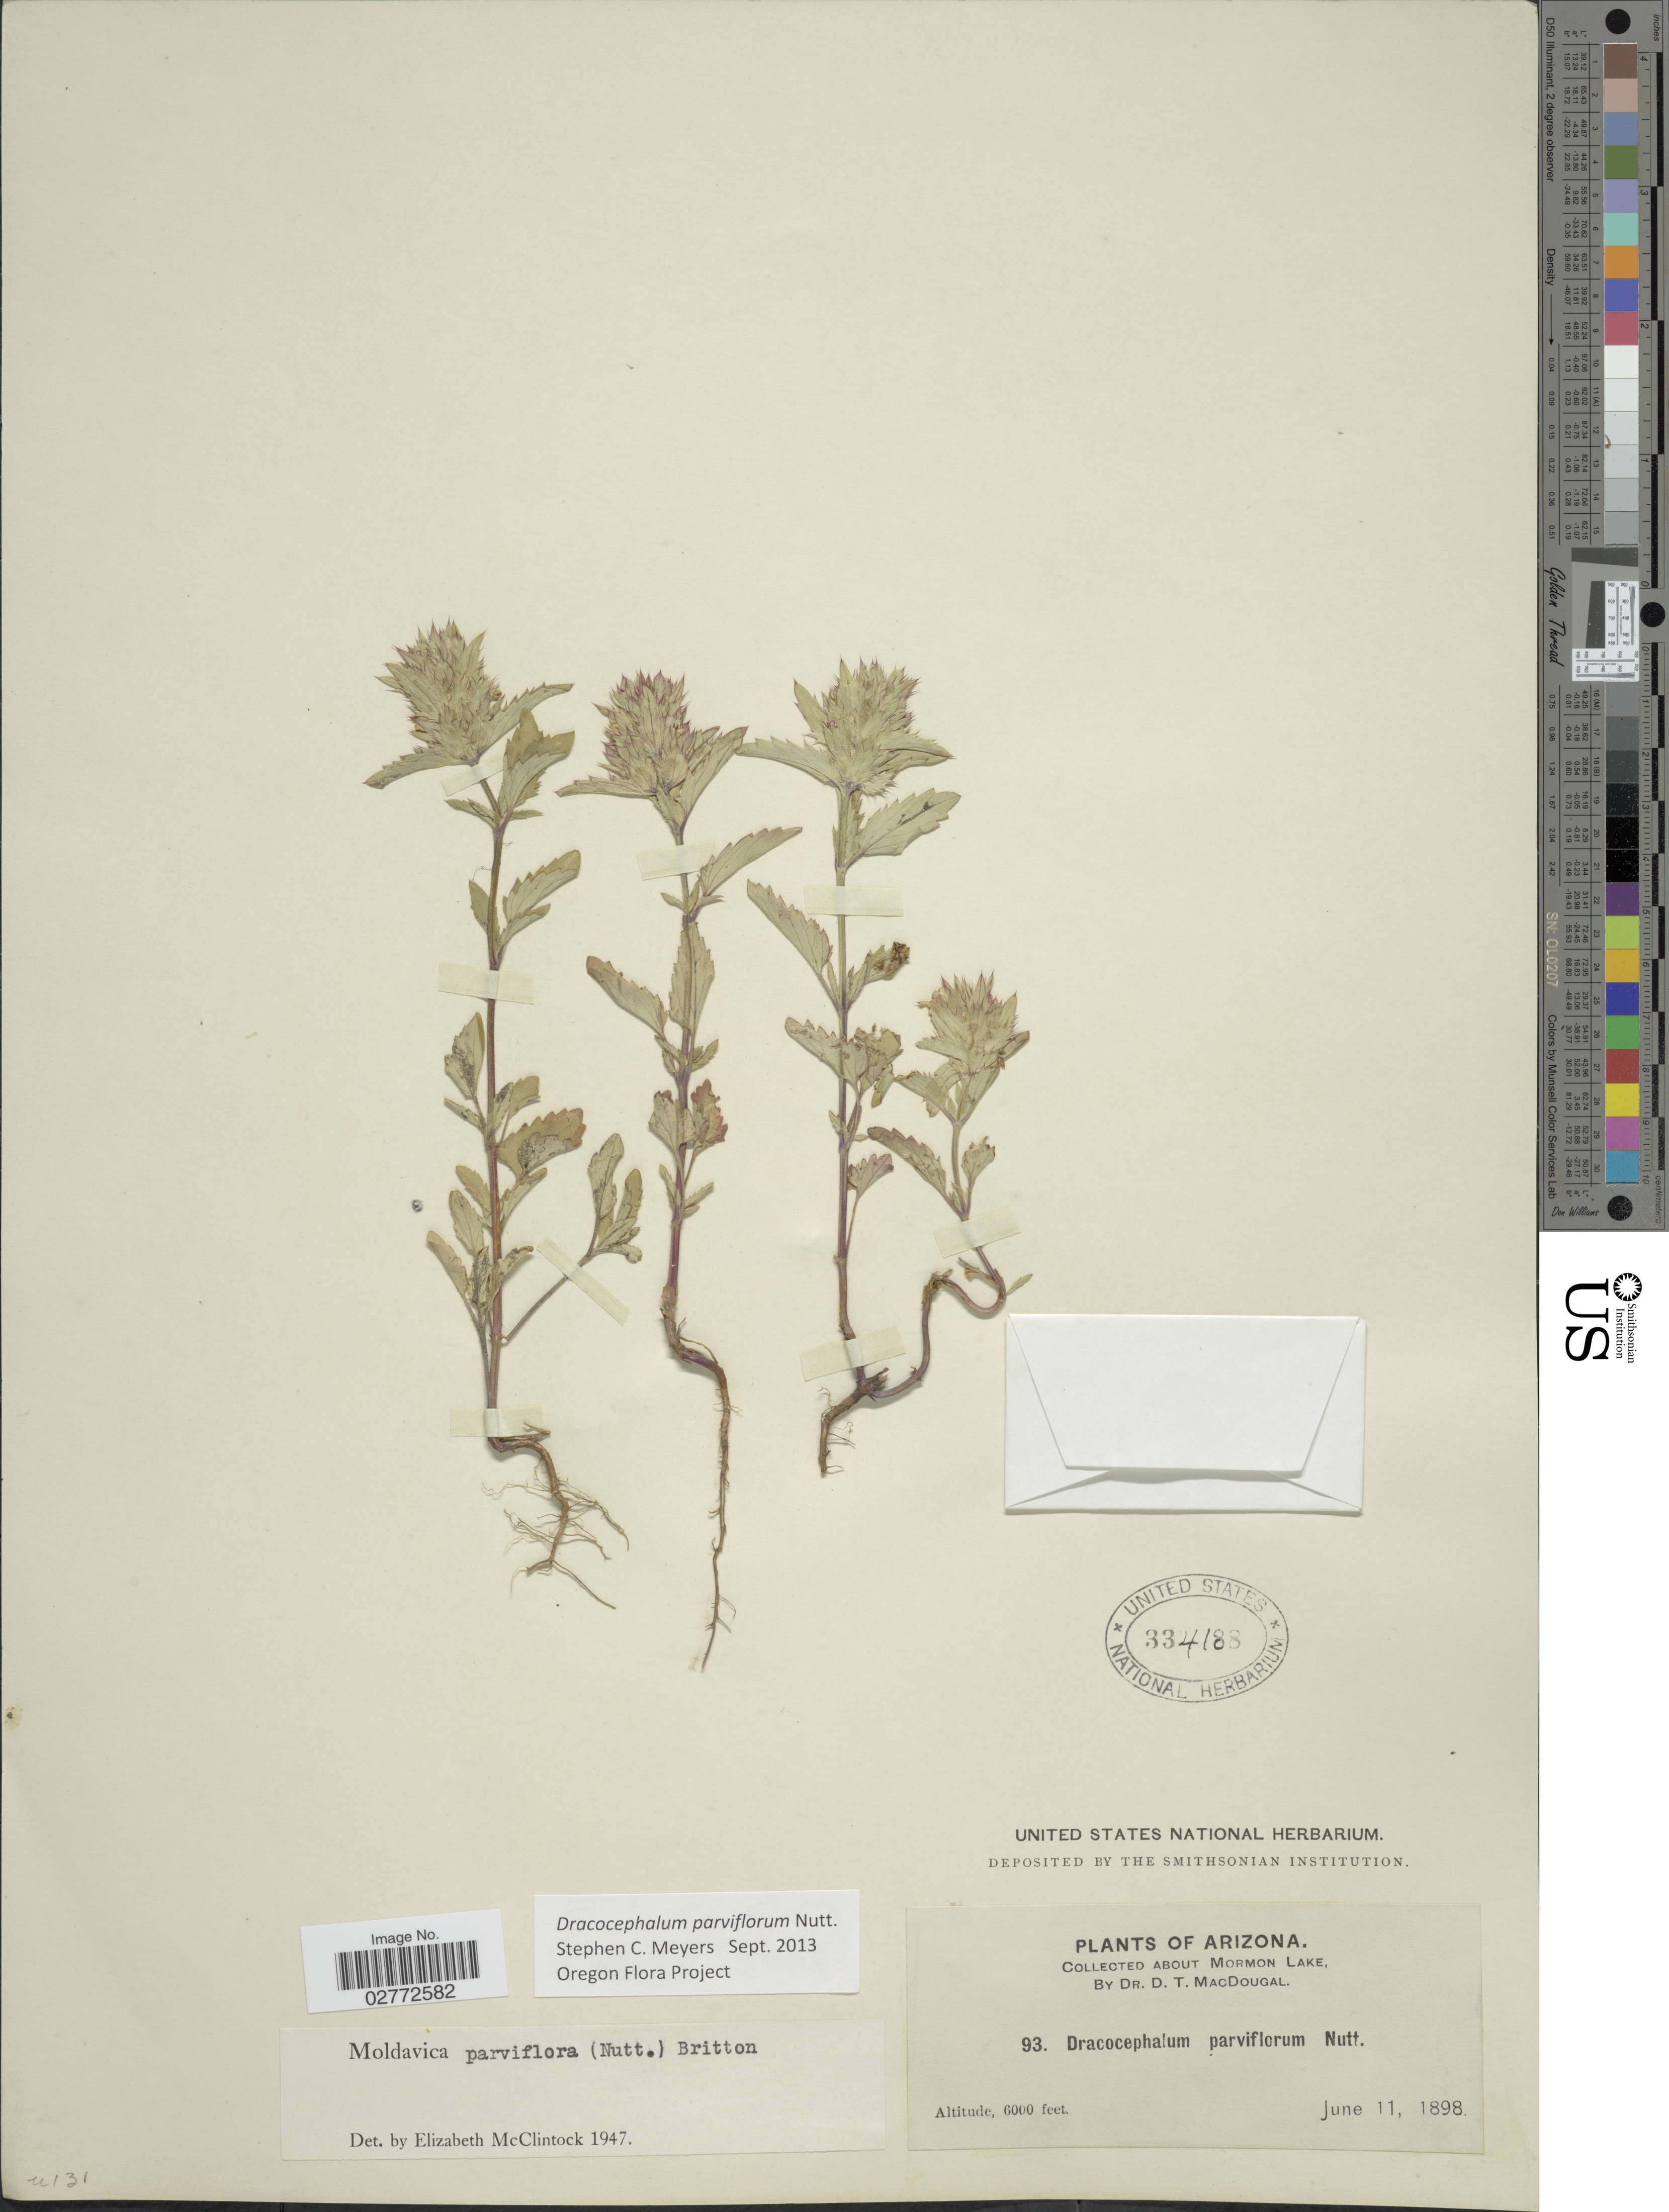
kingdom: Plantae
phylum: Tracheophyta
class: Magnoliopsida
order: Lamiales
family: Lamiaceae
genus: Dracocephalum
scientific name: Dracocephalum parviflorum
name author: Nutt.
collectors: D. T. MacDougal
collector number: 93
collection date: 1898-06-11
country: United States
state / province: Arizona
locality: About Mormon Lake.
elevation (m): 1829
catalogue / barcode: US 334188